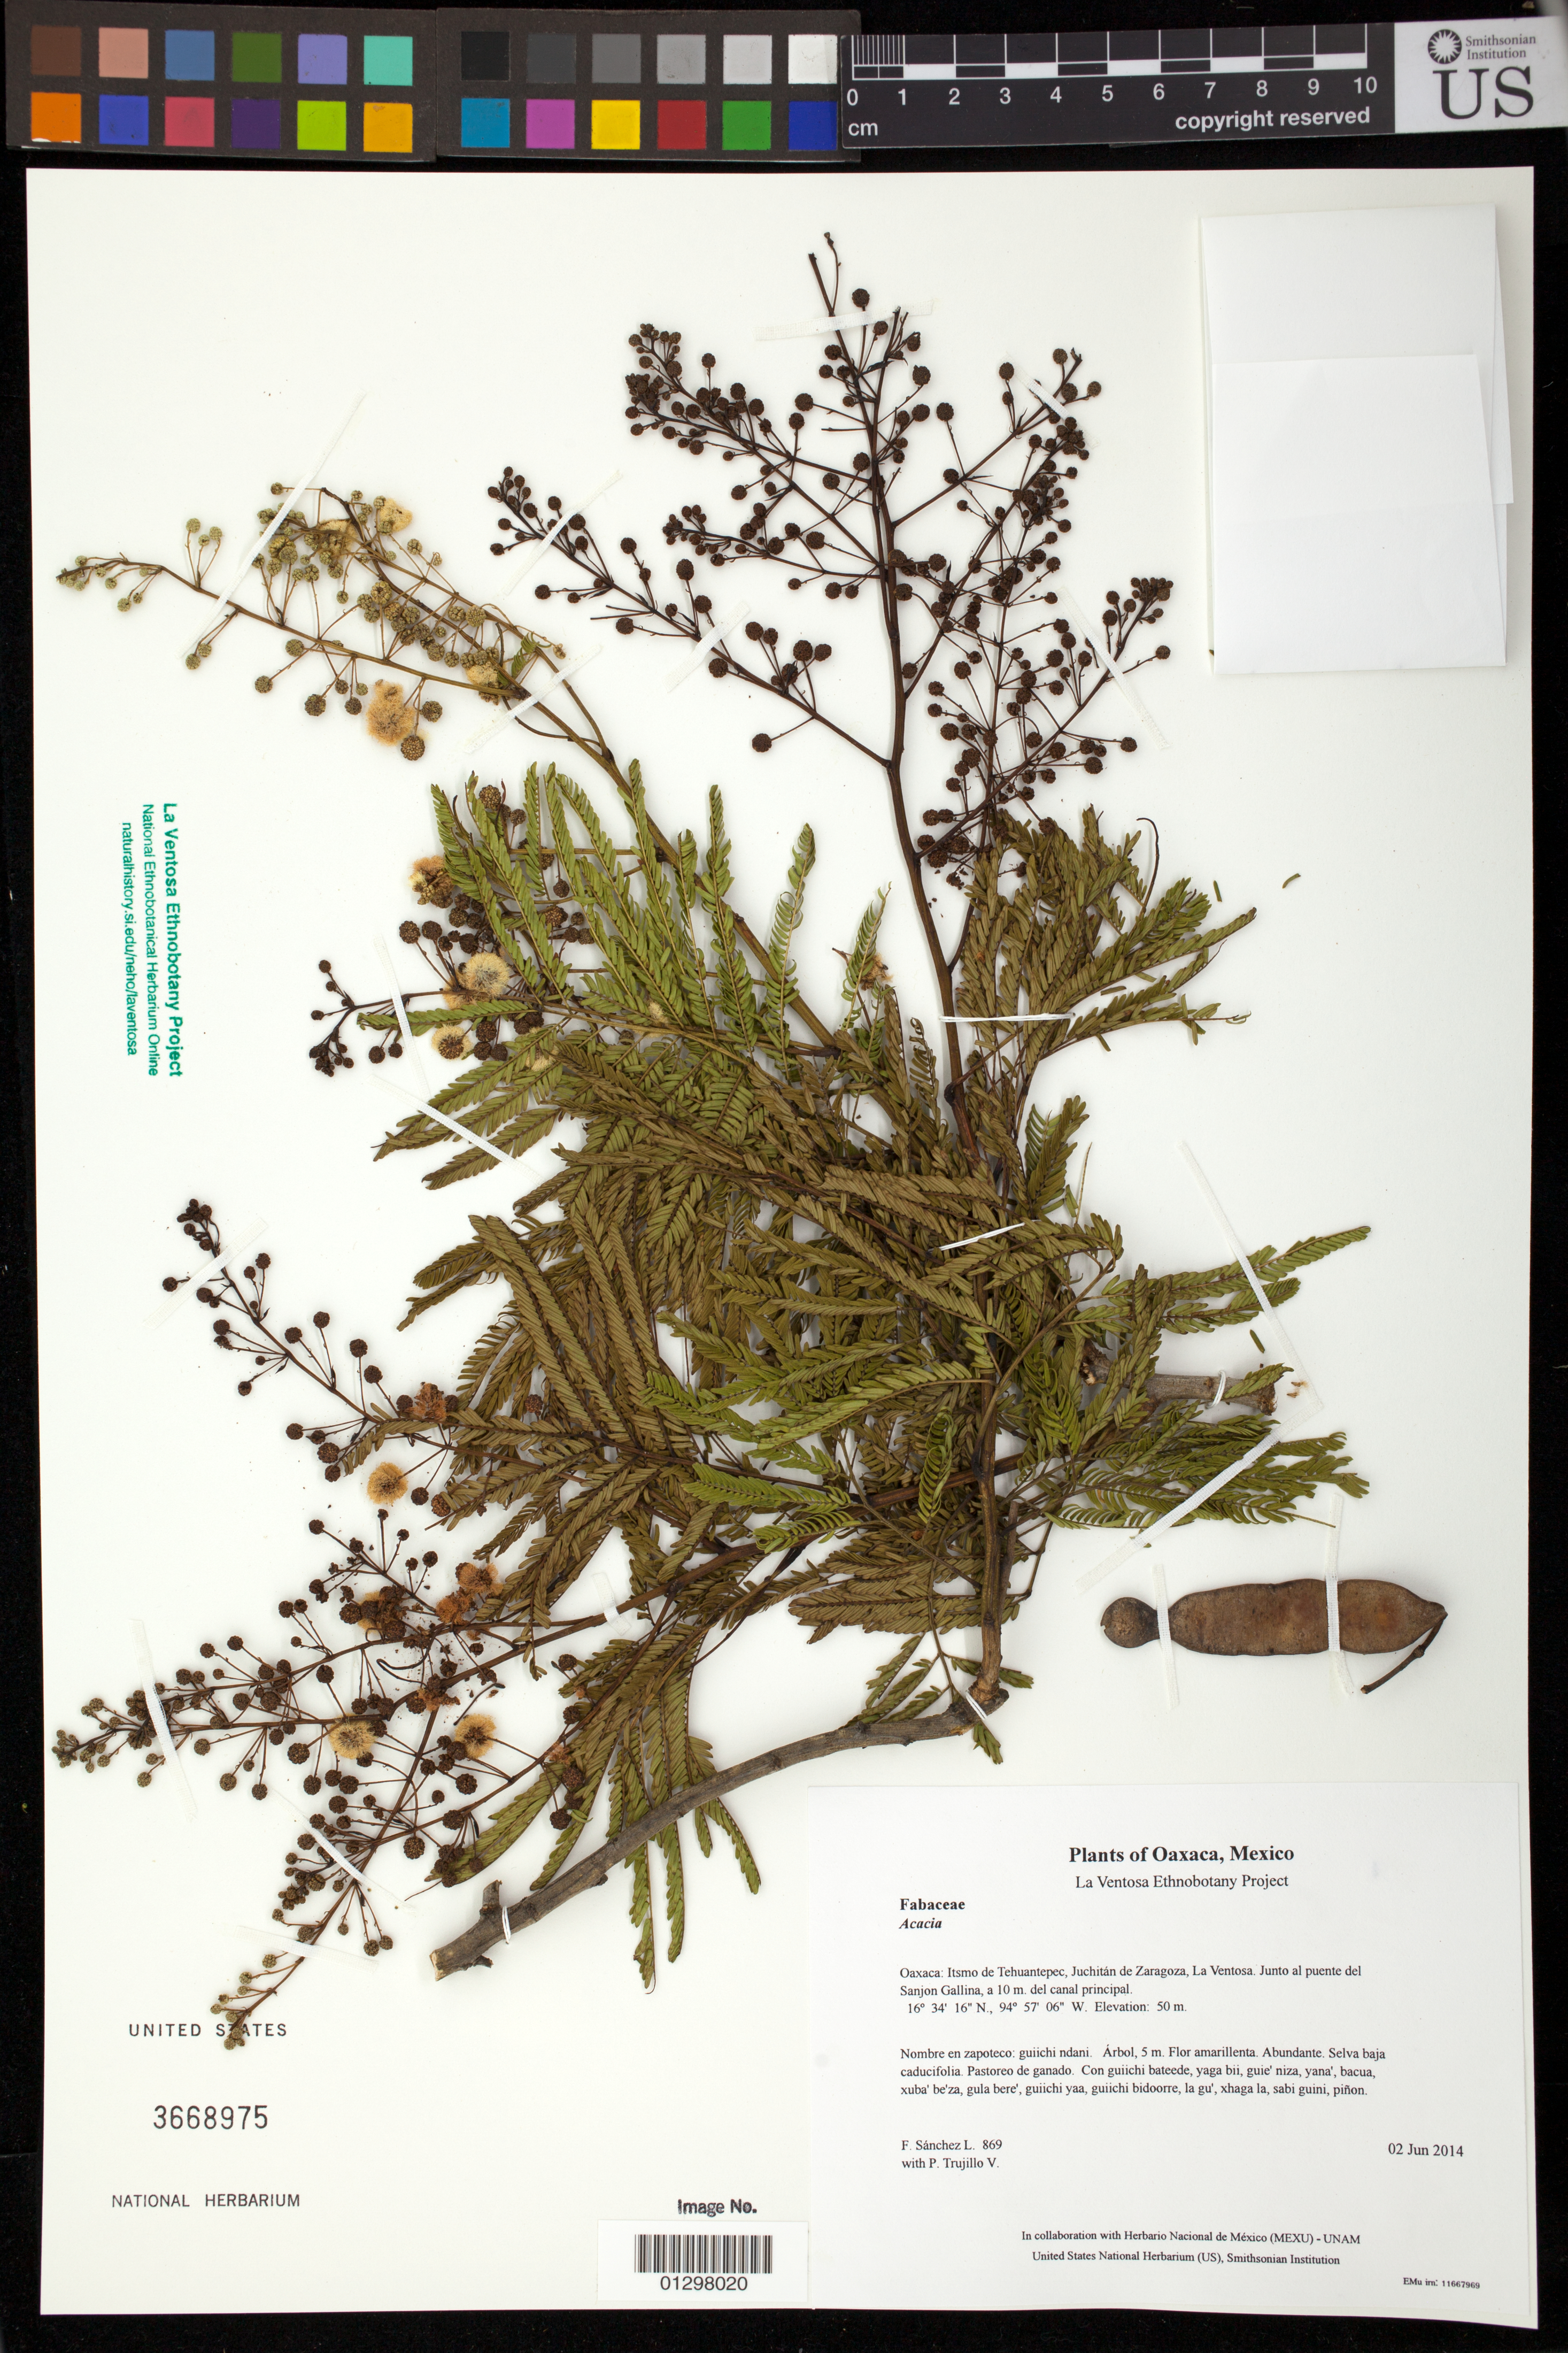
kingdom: Plantae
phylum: Tracheophyta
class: Magnoliopsida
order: Fabales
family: Fabaceae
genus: Acacia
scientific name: Acacia picachensis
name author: Brandegee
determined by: Cruz D., R.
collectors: F. Sánchez L. & P. Trujillo V.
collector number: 869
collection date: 2014-06-02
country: Mexico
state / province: Oaxaca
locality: Itsmo de Tehuantepec, Juchitán de Zaragoza, La Ventosa. Junto al puente del Sanjon Gallina, a 10 m. del canal principal.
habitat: Selva baja caducifolia. Pastoreo de ganado.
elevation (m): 50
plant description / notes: JEBOT, MEXU, SIPI, US; Yaga. 5 m. Guie' naguchi ga. Stale.; zarza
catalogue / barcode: US 3668975